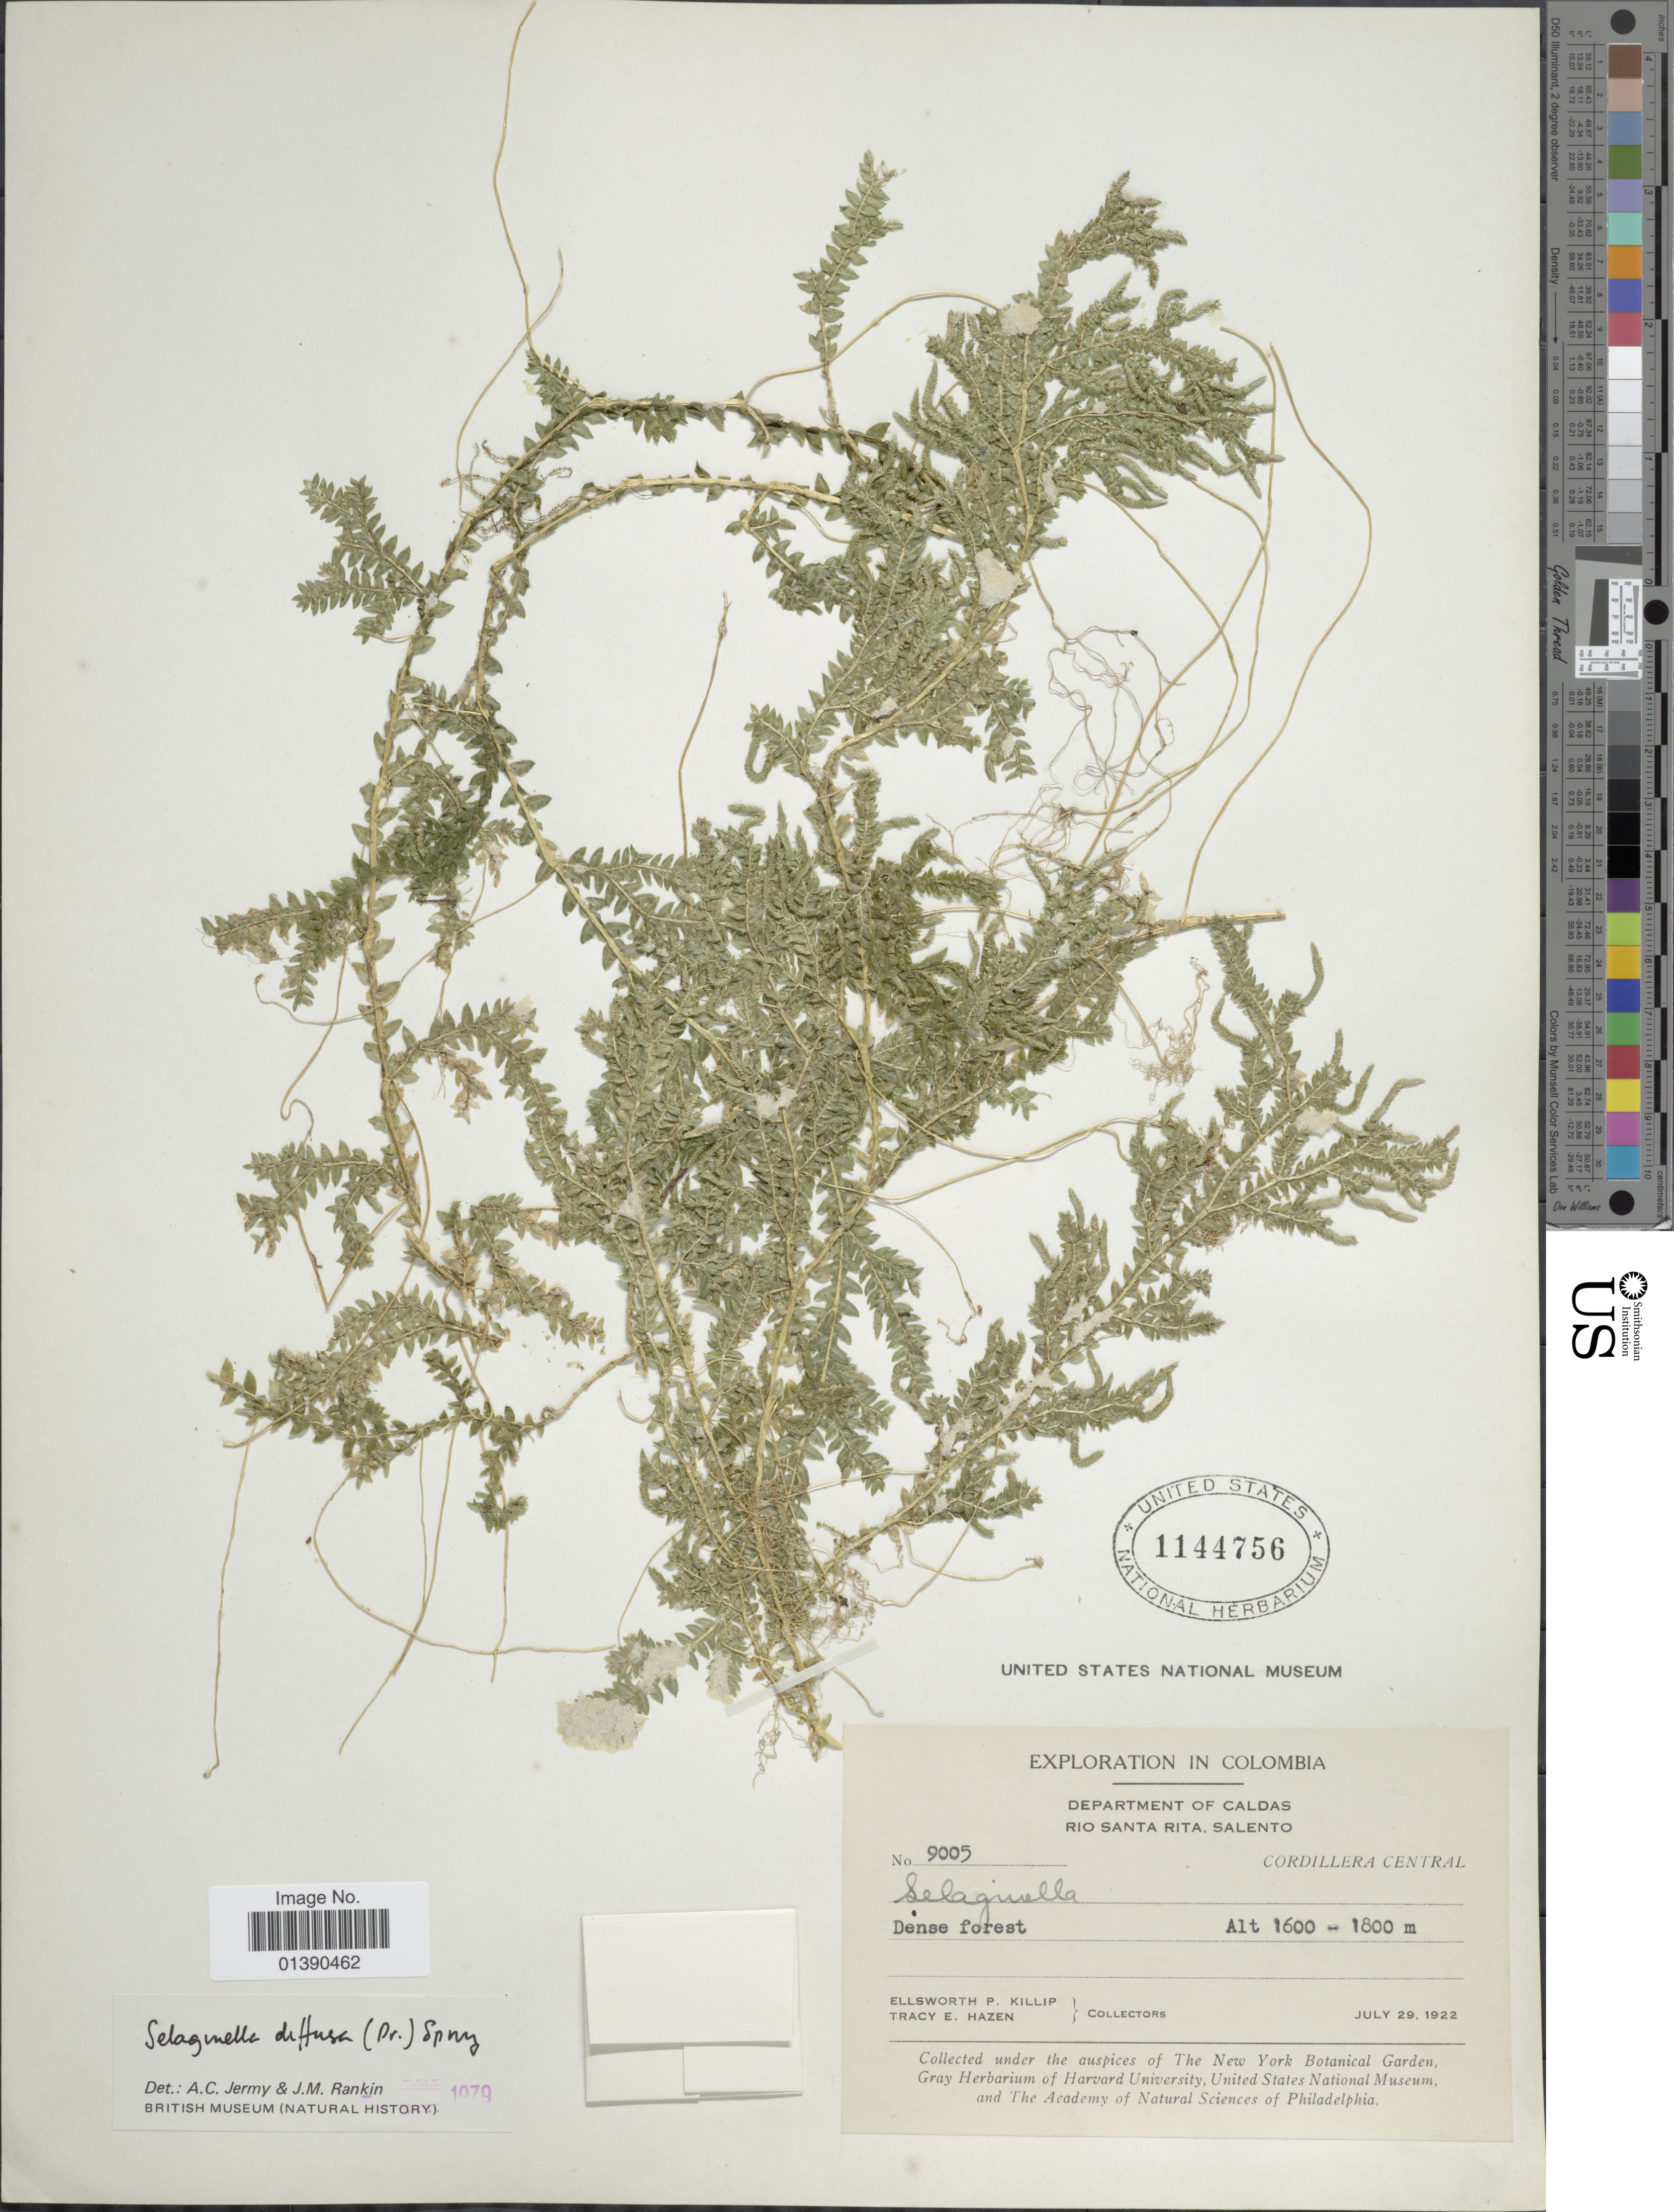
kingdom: Plantae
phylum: Tracheophyta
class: Lycopodiopsida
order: Selaginellales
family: Selaginellaceae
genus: Selaginella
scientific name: Selaginella diffusa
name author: (C. Presl) Spring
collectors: E. P. Killip & T. E. Hazen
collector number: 9005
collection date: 1922-07-29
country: Colombia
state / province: Caldas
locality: Rio Santa, Salento, Cordillera Central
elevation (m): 1600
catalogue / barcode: US 1144756